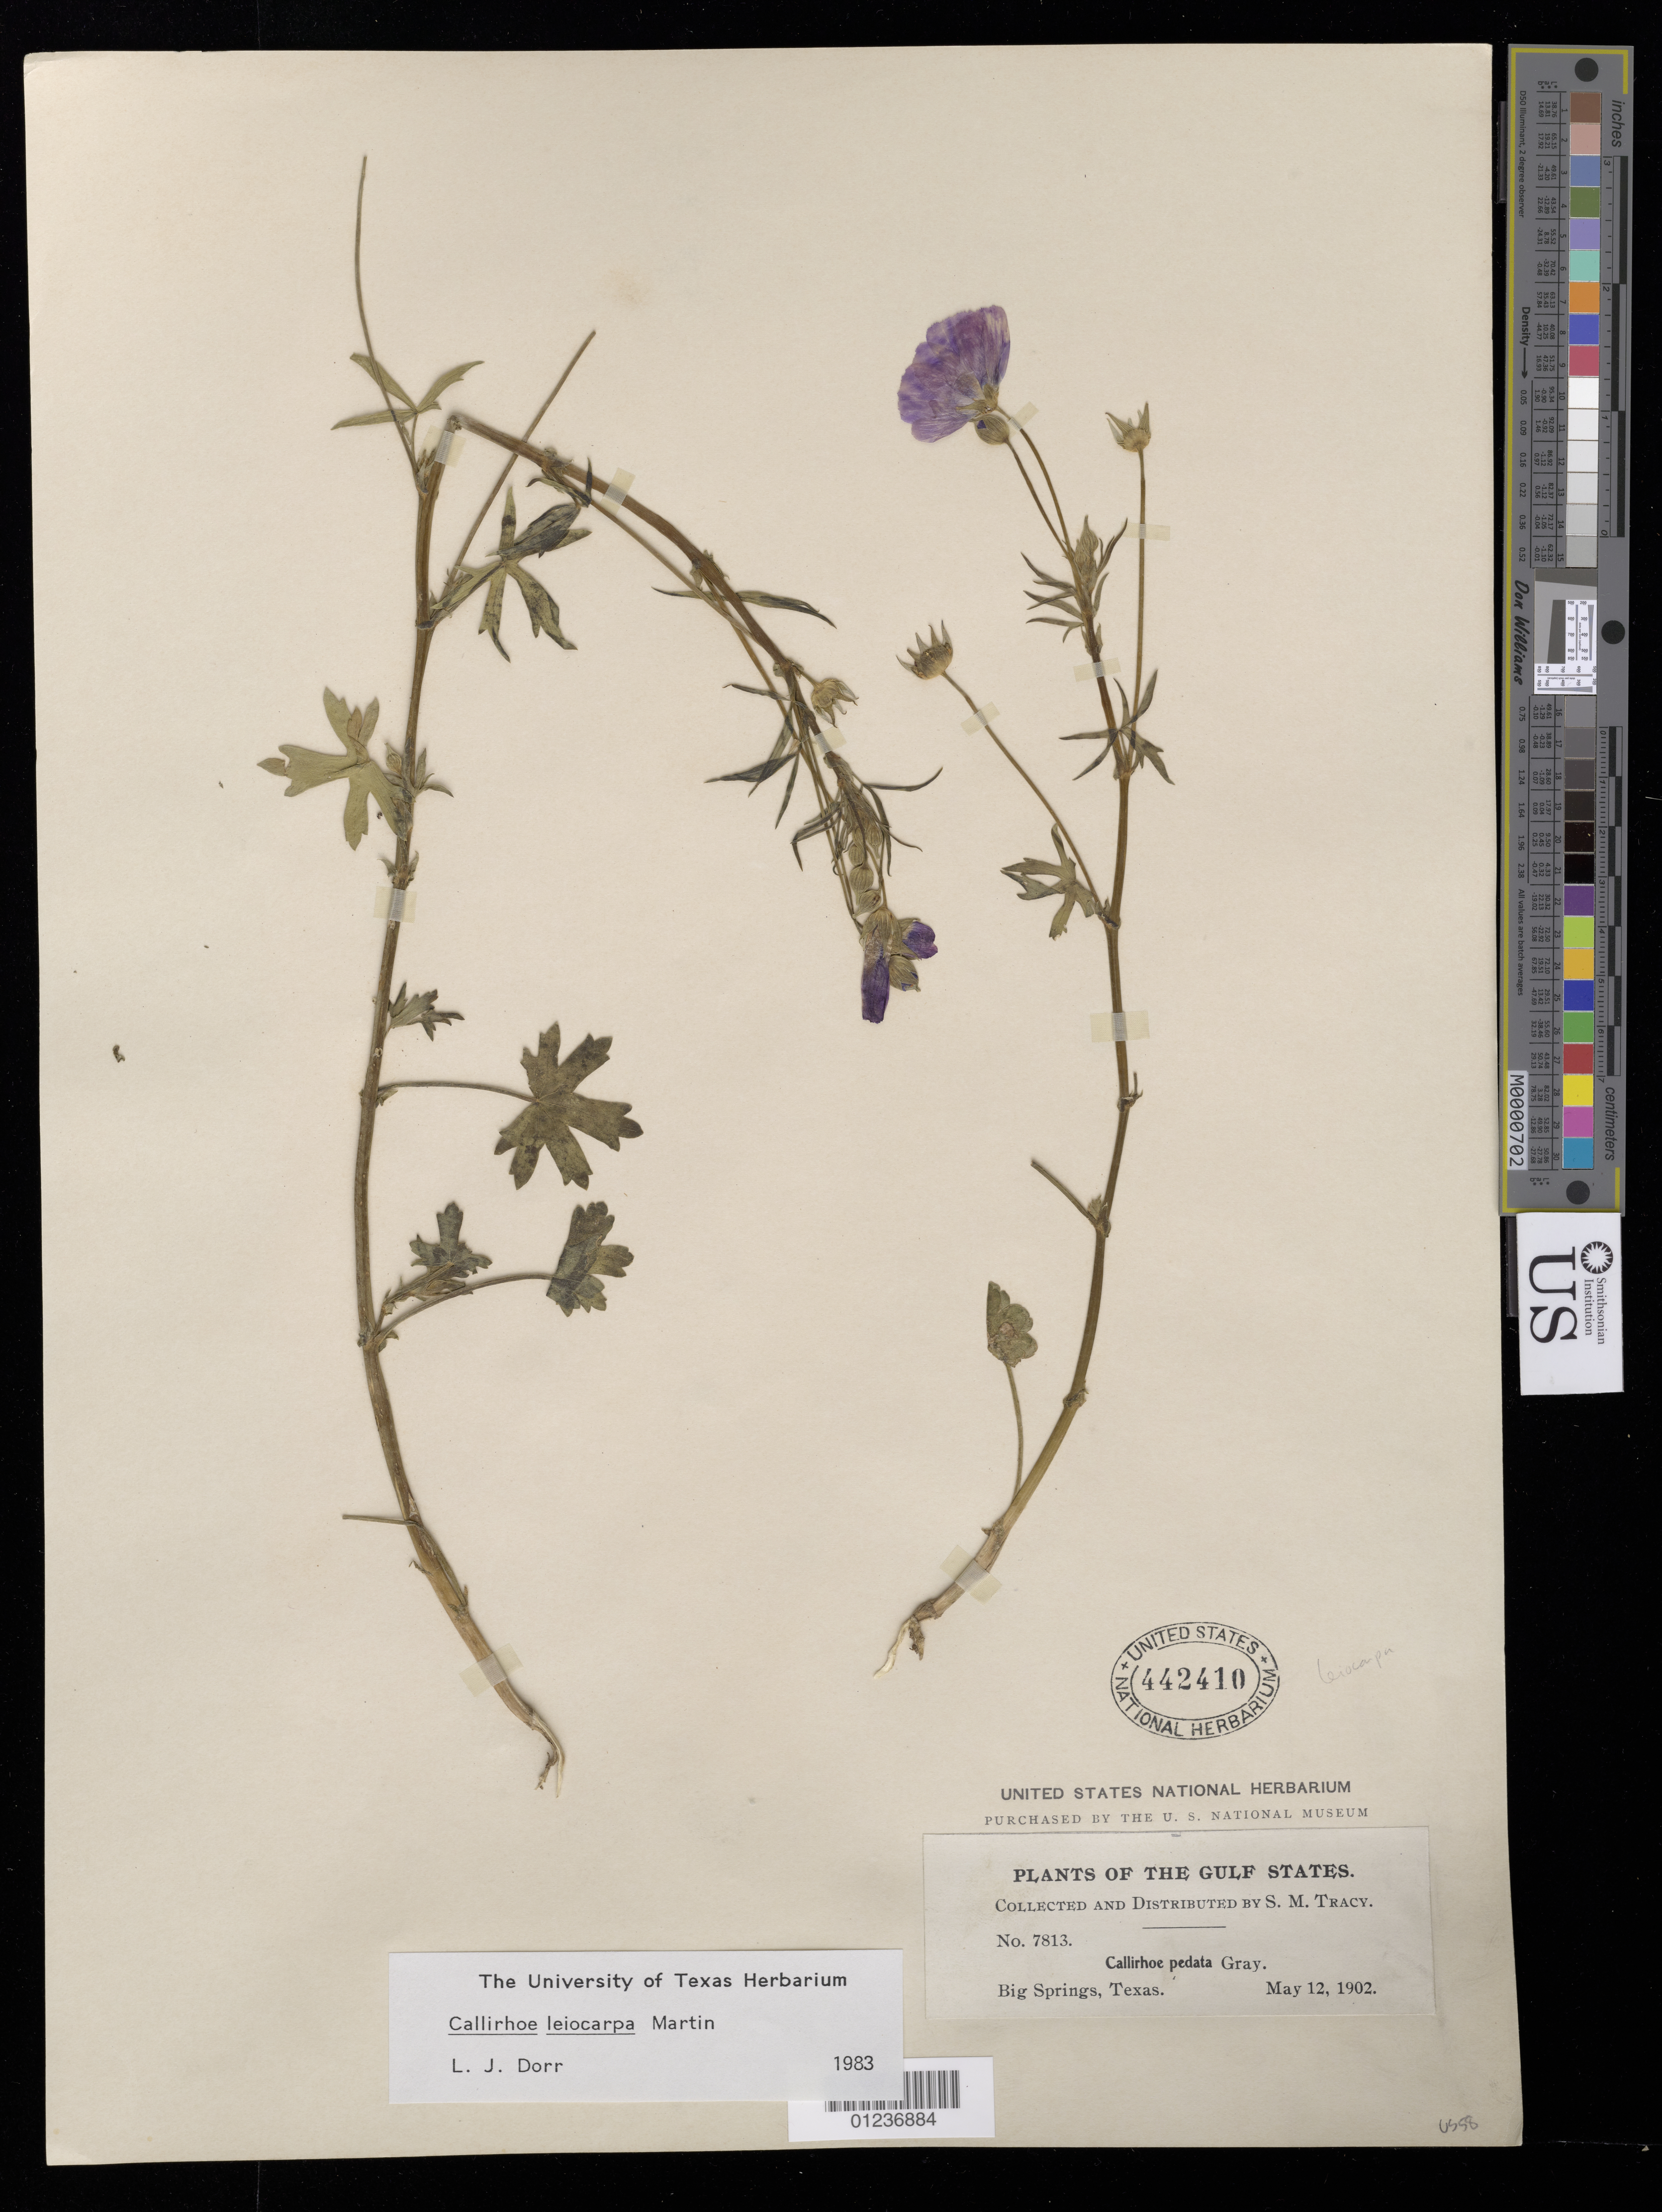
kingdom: Plantae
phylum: Tracheophyta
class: Magnoliopsida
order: Malvales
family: Malvaceae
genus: Callirhoe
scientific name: Callirhoe leiocarpa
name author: R.F. Martin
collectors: S. M. Tracy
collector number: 7813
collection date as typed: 12 May 1902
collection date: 1902-05-12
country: United States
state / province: Texas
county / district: Howard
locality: Big Springs.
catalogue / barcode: US 442410